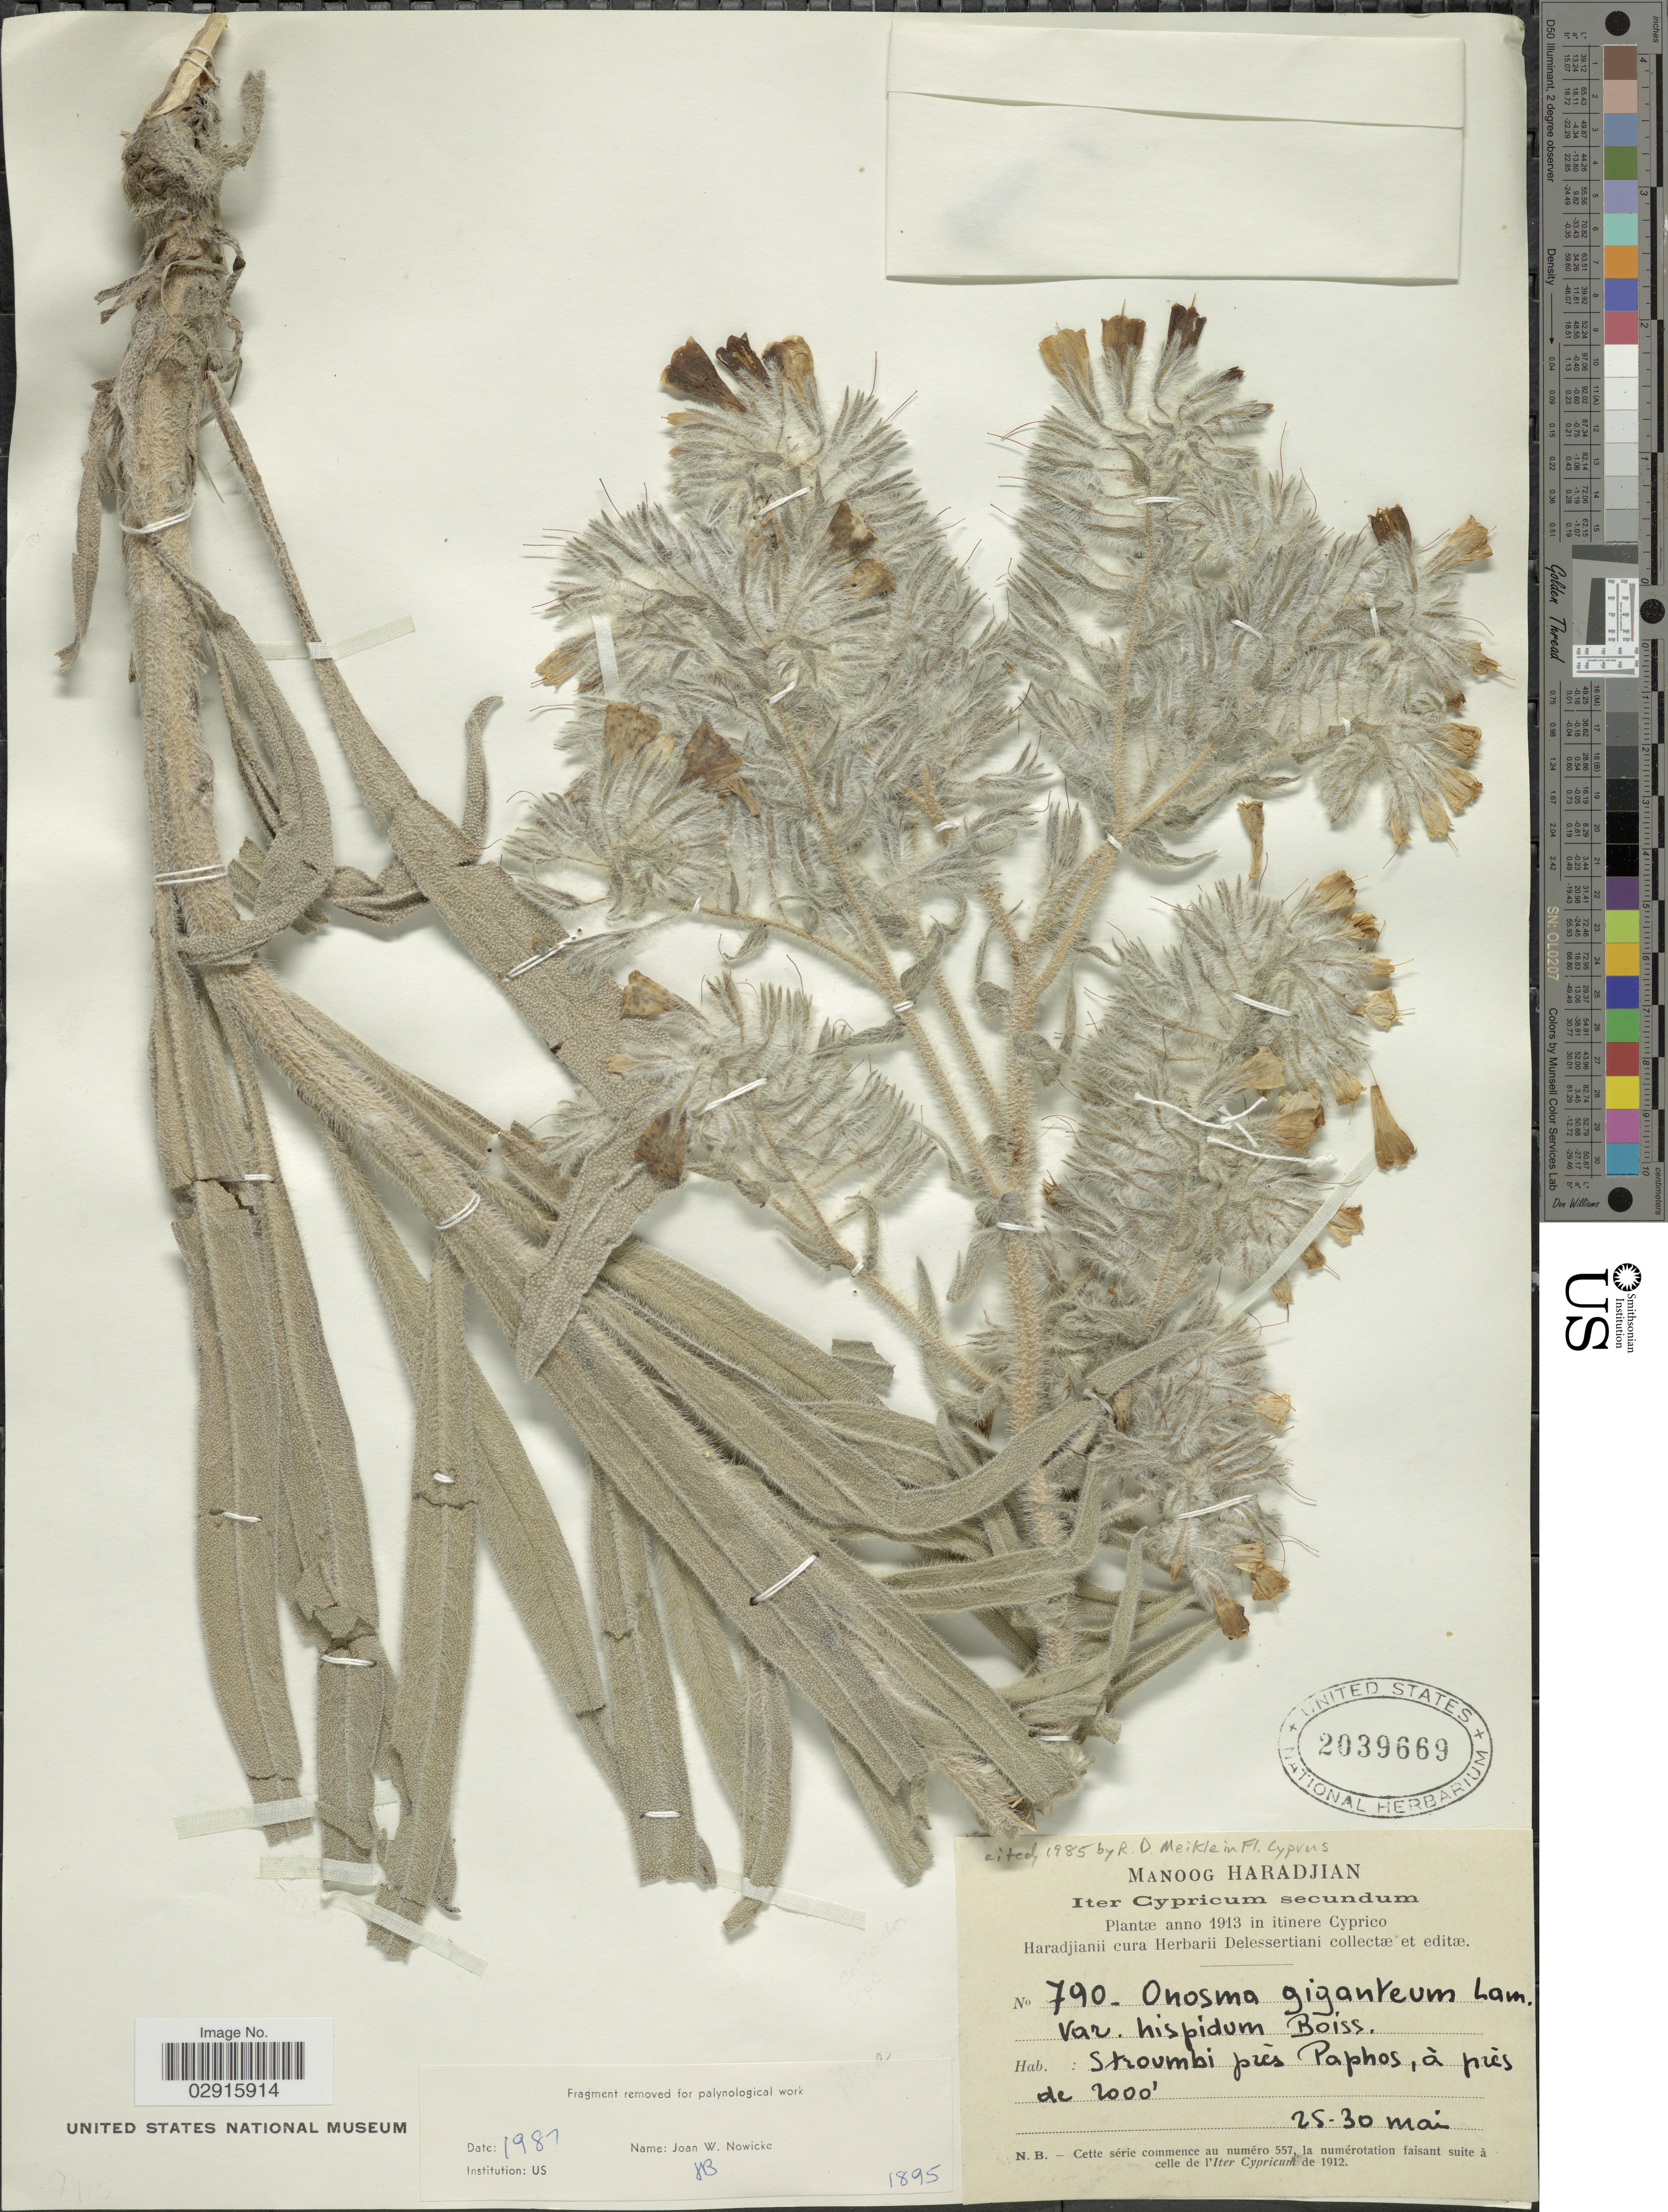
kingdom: Plantae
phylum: Tracheophyta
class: Magnoliopsida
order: Boraginales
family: Boraginaceae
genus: Onosma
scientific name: Onosma gigantea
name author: Lam.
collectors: M. Haradjian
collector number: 790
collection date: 1913-05-25/1913-05-30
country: Cyprus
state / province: Páfos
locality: Stroumbi près Paphos.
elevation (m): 610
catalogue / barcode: US 2039669